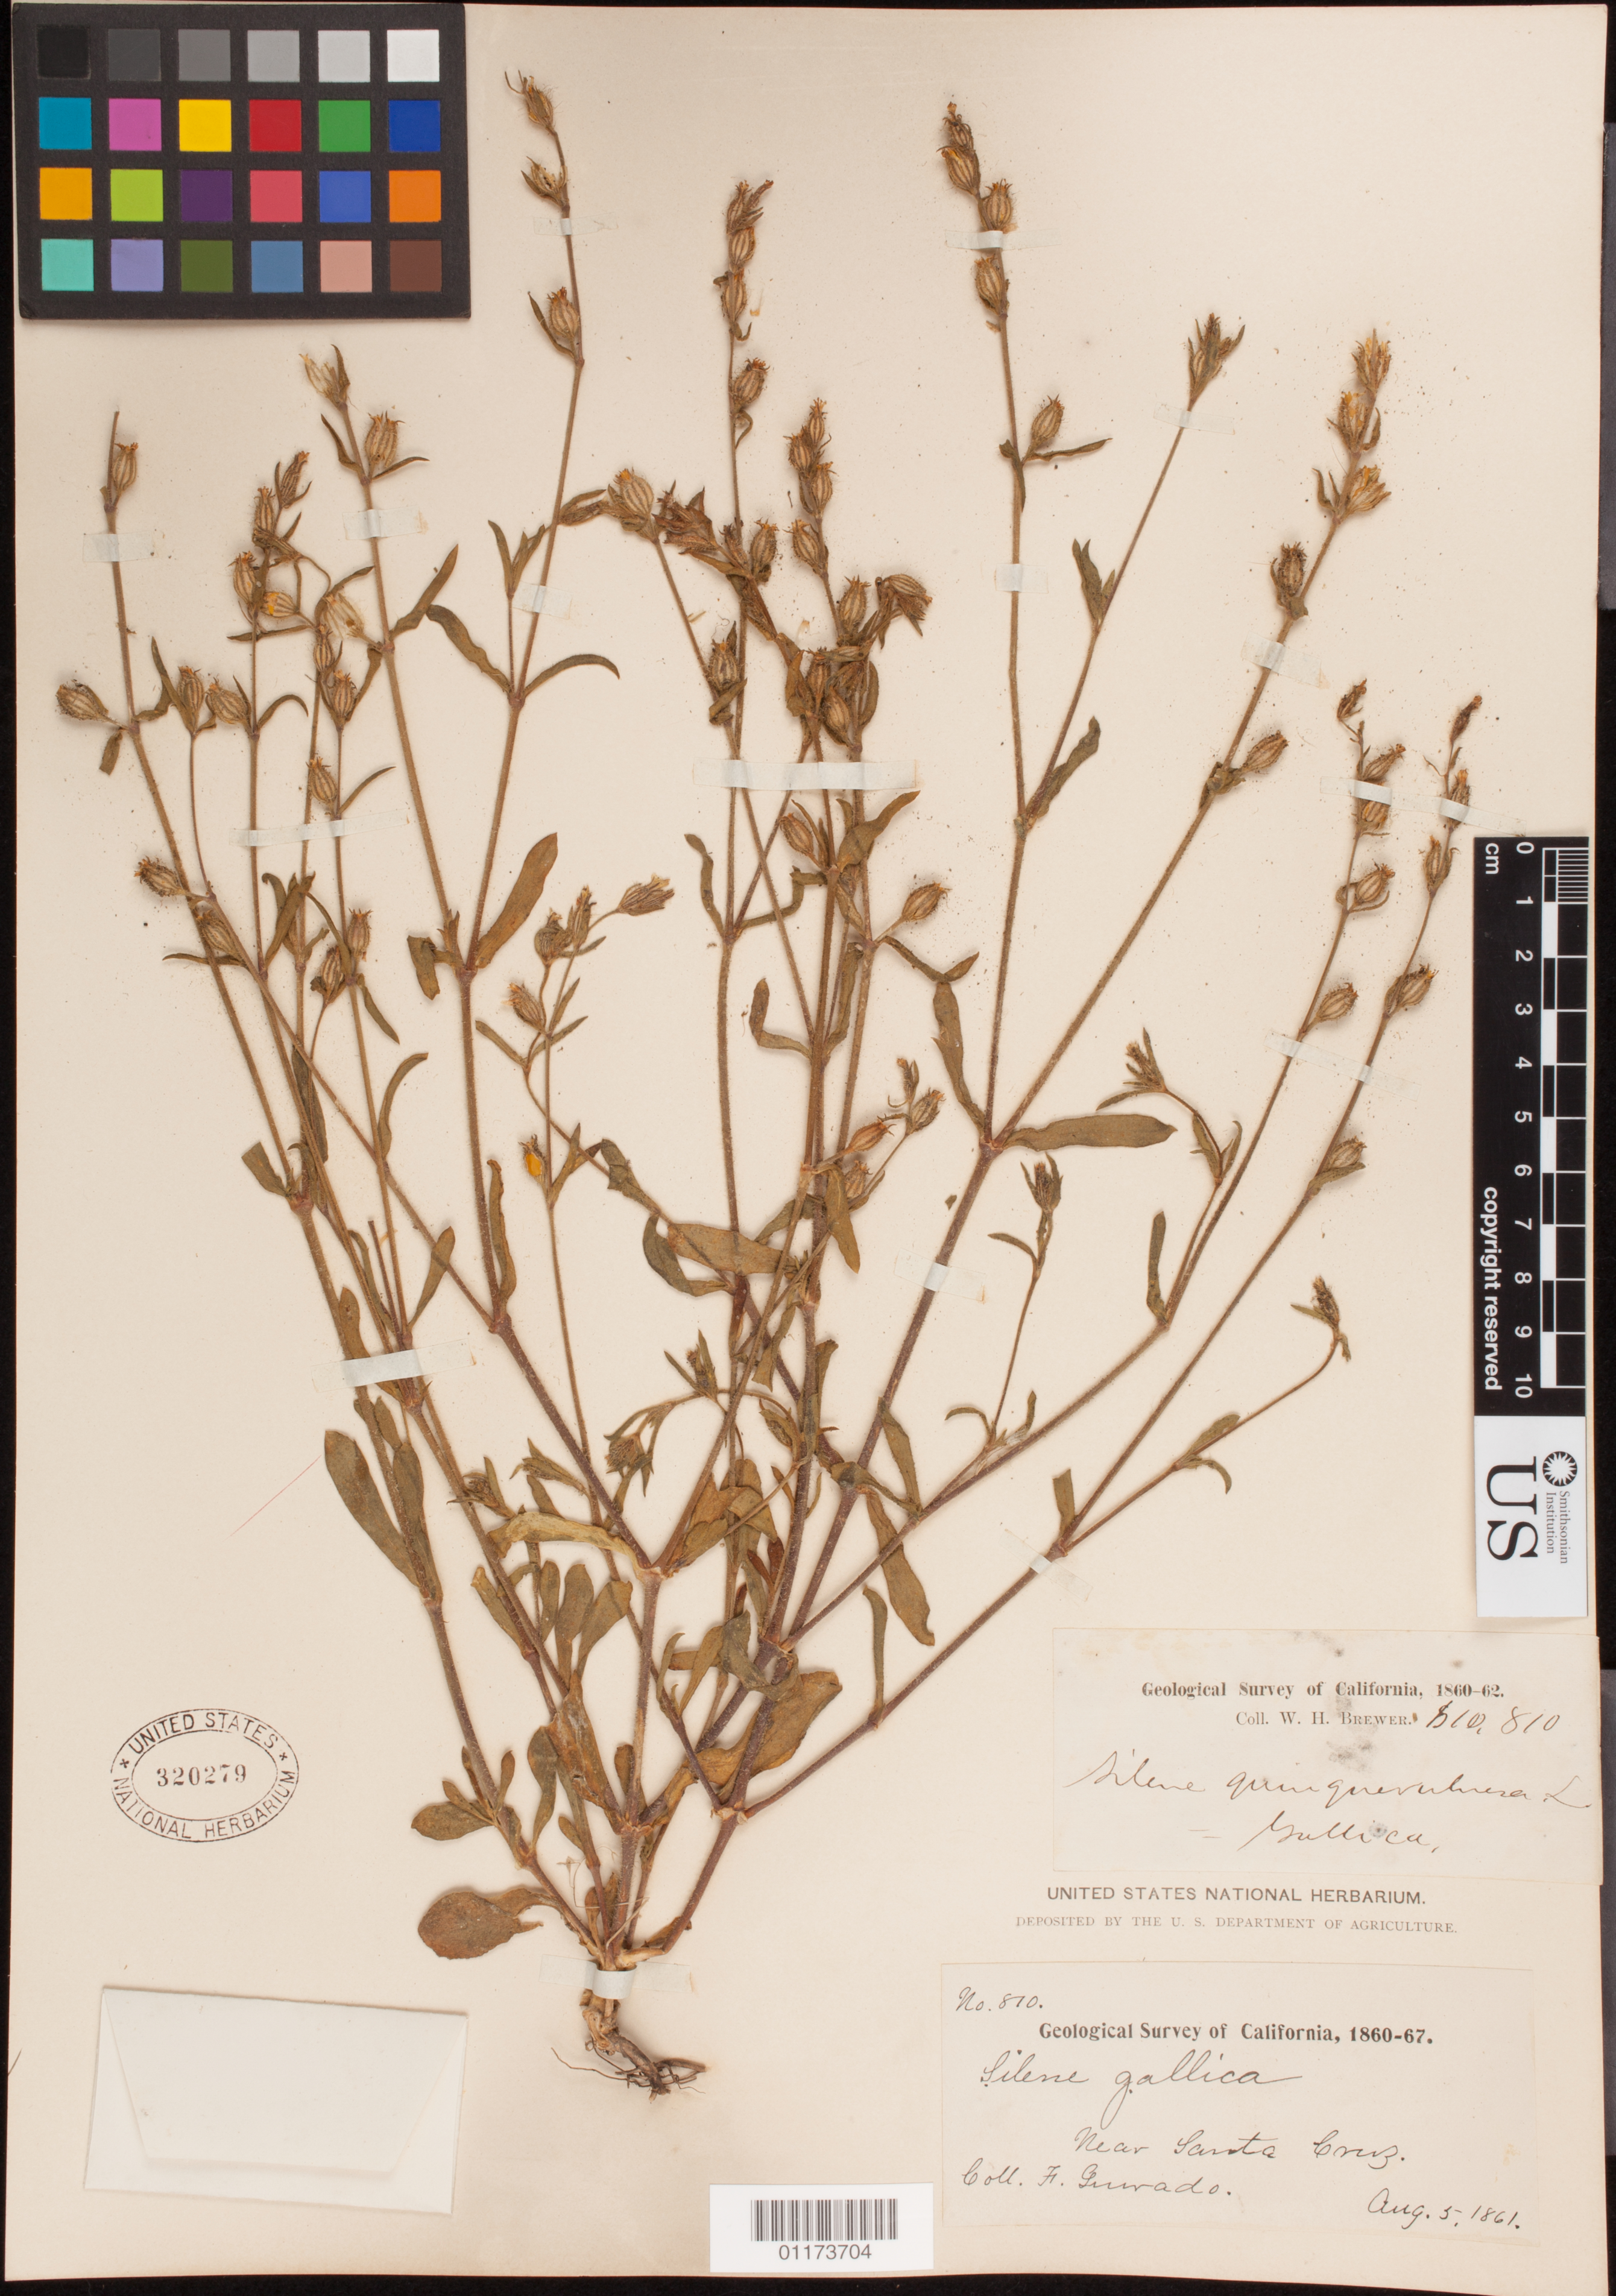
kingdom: Plantae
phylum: Tracheophyta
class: Magnoliopsida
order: Caryophyllales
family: Caryophyllaceae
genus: Silene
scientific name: Silene gallica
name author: L.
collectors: F. Guirado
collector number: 810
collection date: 1861-08-05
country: United States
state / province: California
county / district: Santa Cruz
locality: near Santa Cruz.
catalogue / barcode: US 320279